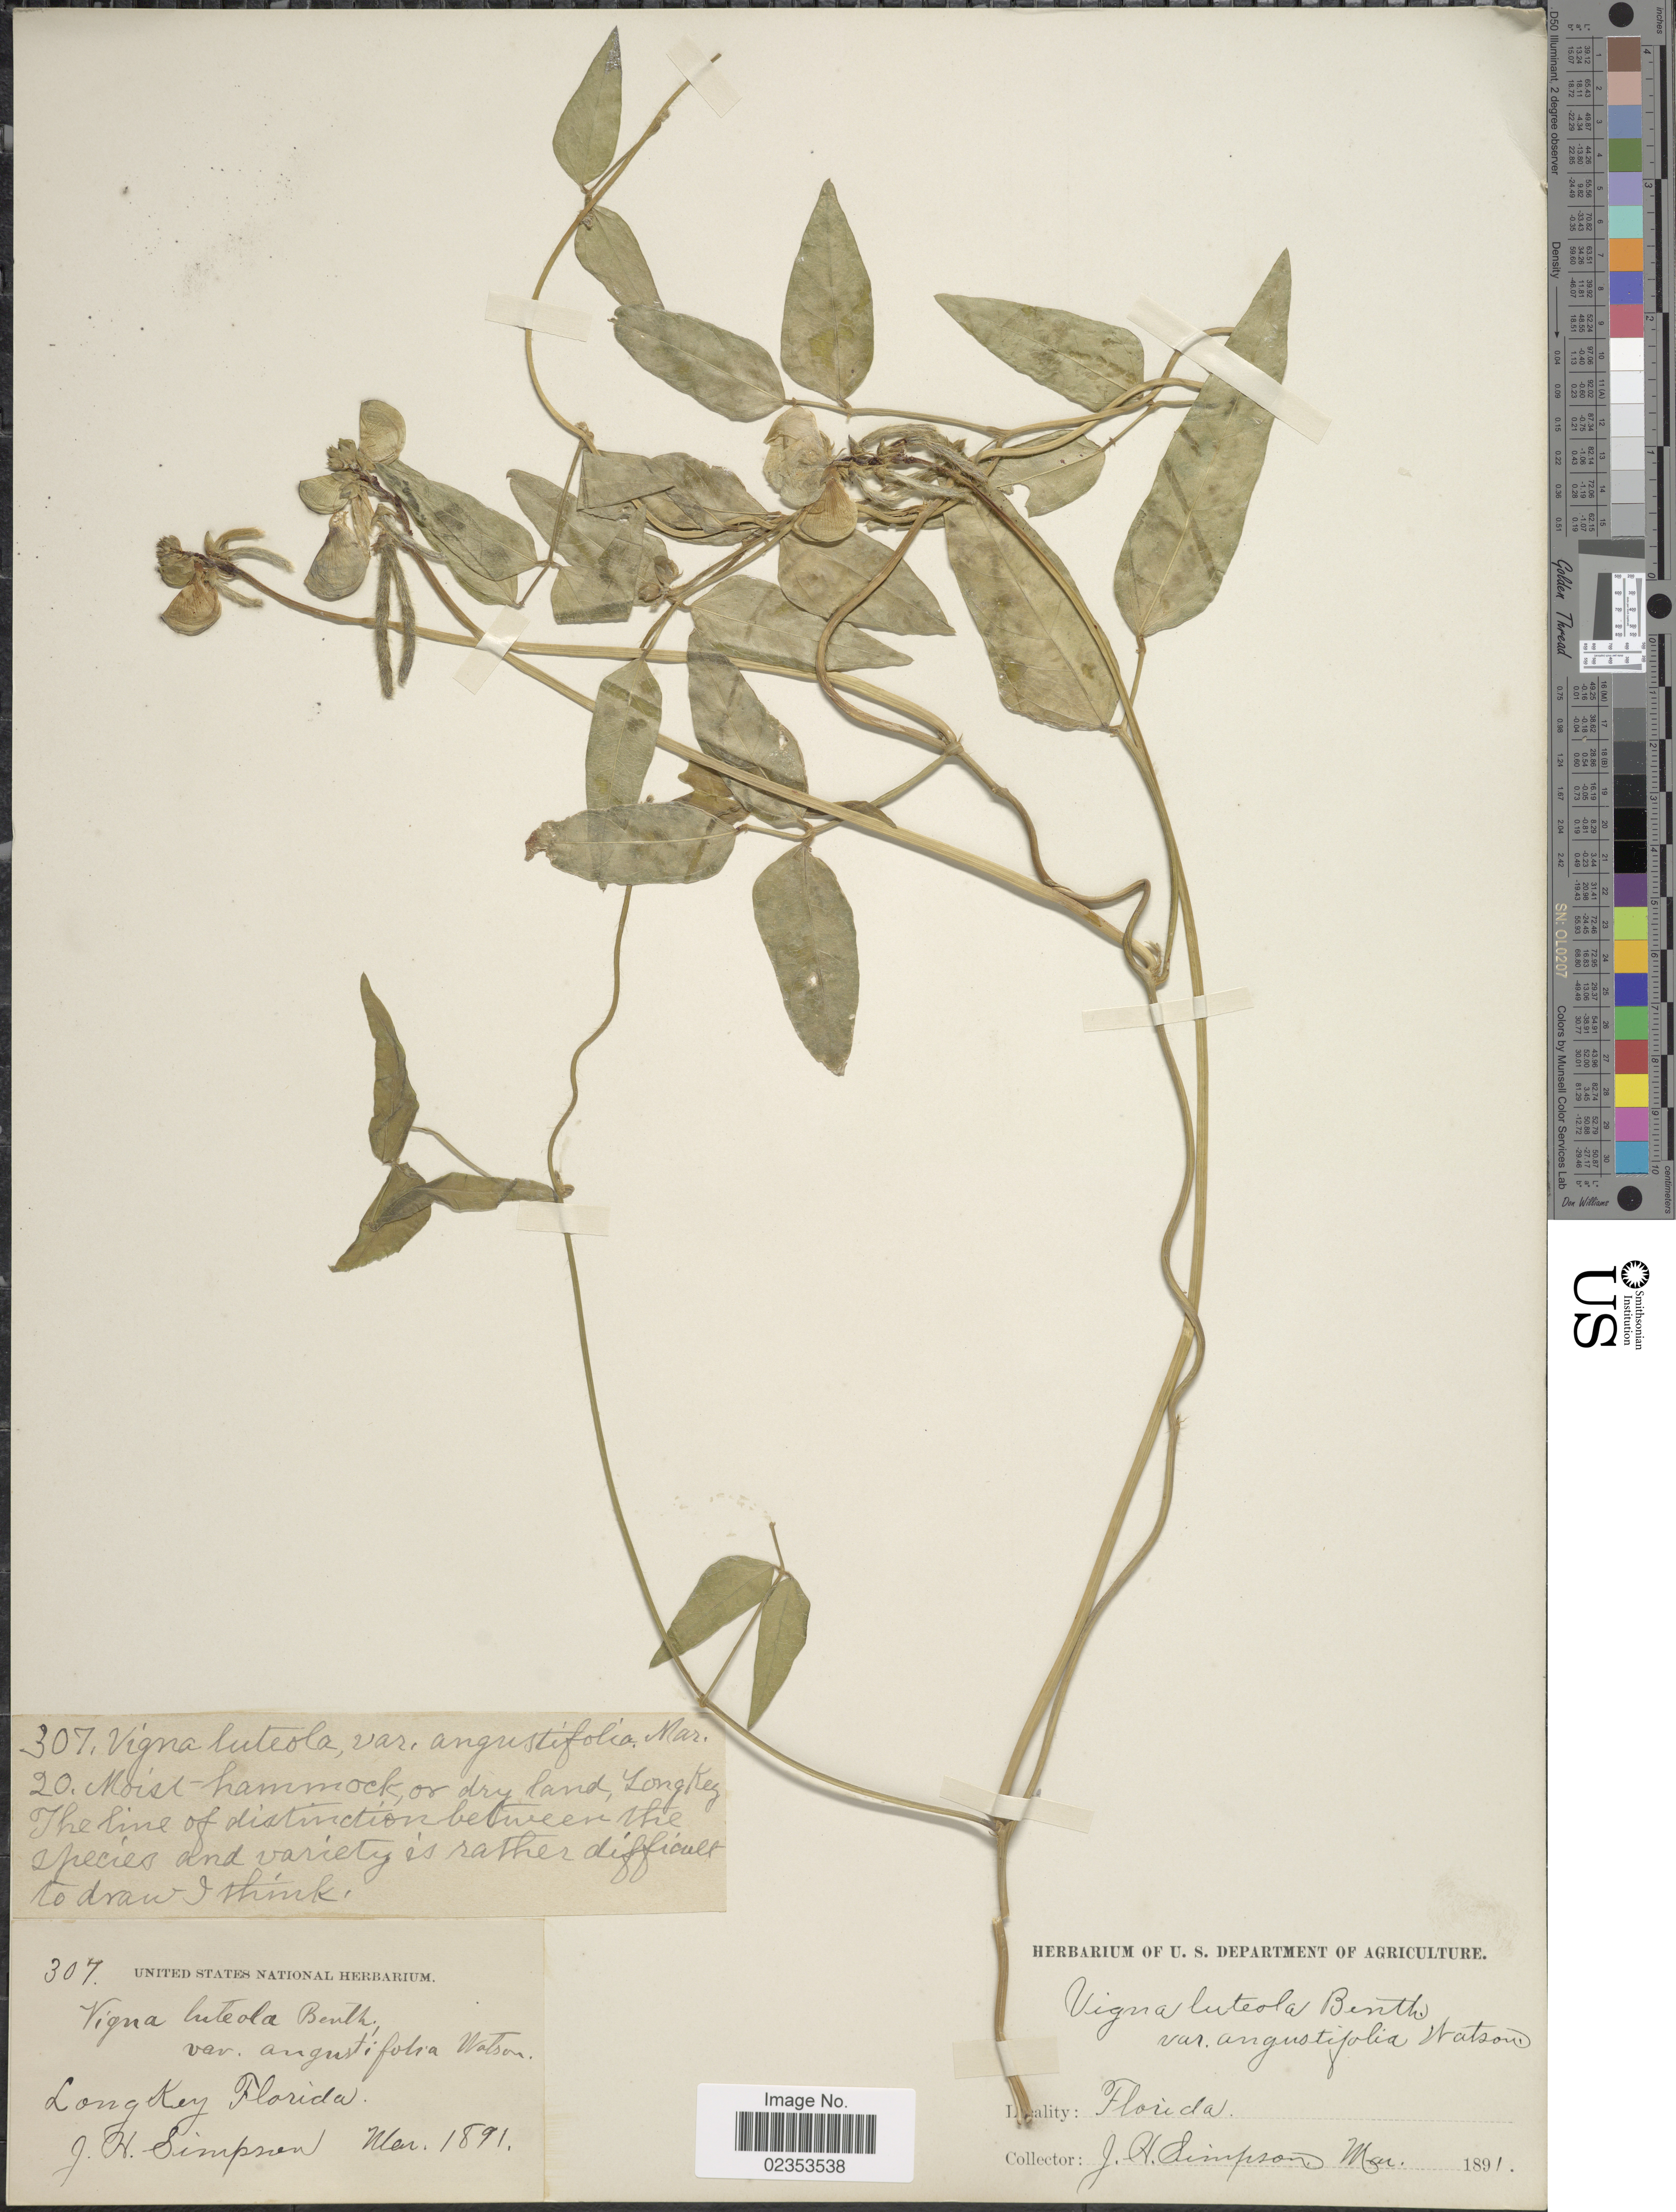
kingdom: Plantae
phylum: Tracheophyta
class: Magnoliopsida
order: Fabales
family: Fabaceae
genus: Vigna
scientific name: Vigna luteola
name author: (Jacq.) Benth.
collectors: J. H. Simpson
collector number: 307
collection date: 1891-03-20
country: United States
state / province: Florida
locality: Long Key